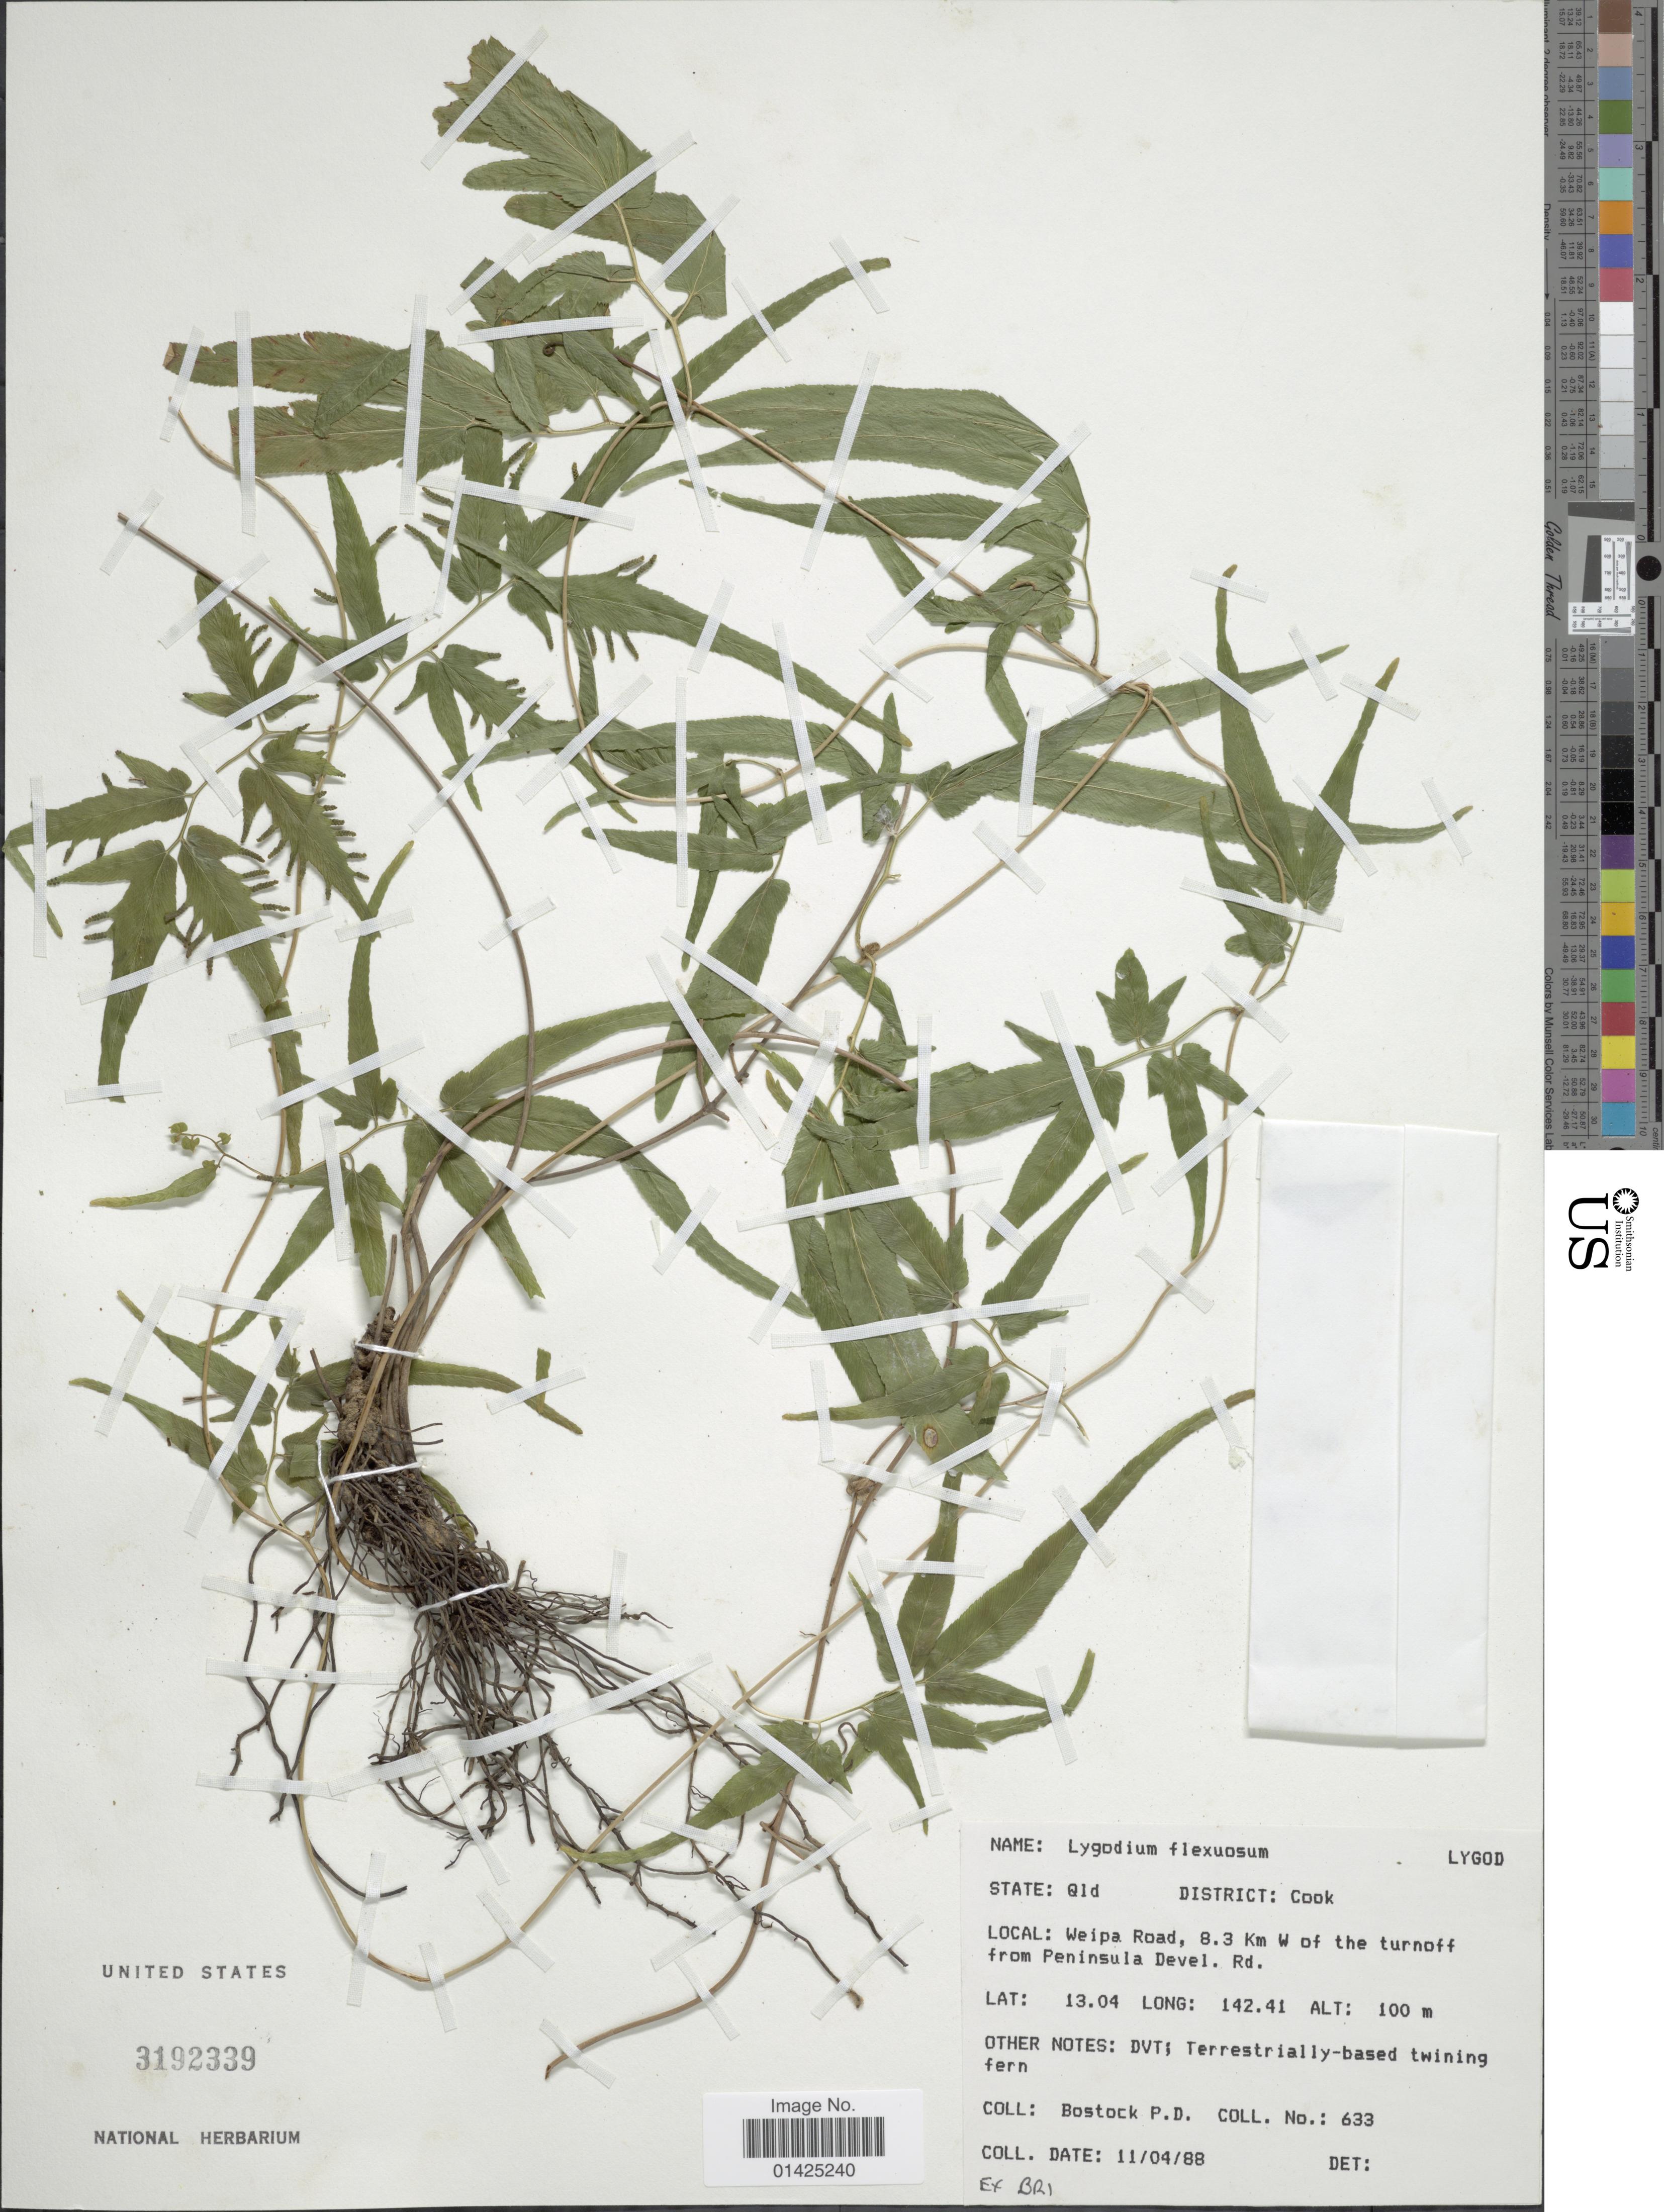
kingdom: Plantae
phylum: Tracheophyta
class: Polypodiopsida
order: Schizaeales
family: Lygodiaceae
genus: Lygodium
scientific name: Lygodium flexuosum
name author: Sw.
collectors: P. Bostock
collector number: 633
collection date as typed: Transcribed d/m/y: 11/4/88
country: Australia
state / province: Queensland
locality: Cook, Weipa Road, 8.3 km W of the turnoff from Penisula Devel. Rd.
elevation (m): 100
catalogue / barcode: US 3192339